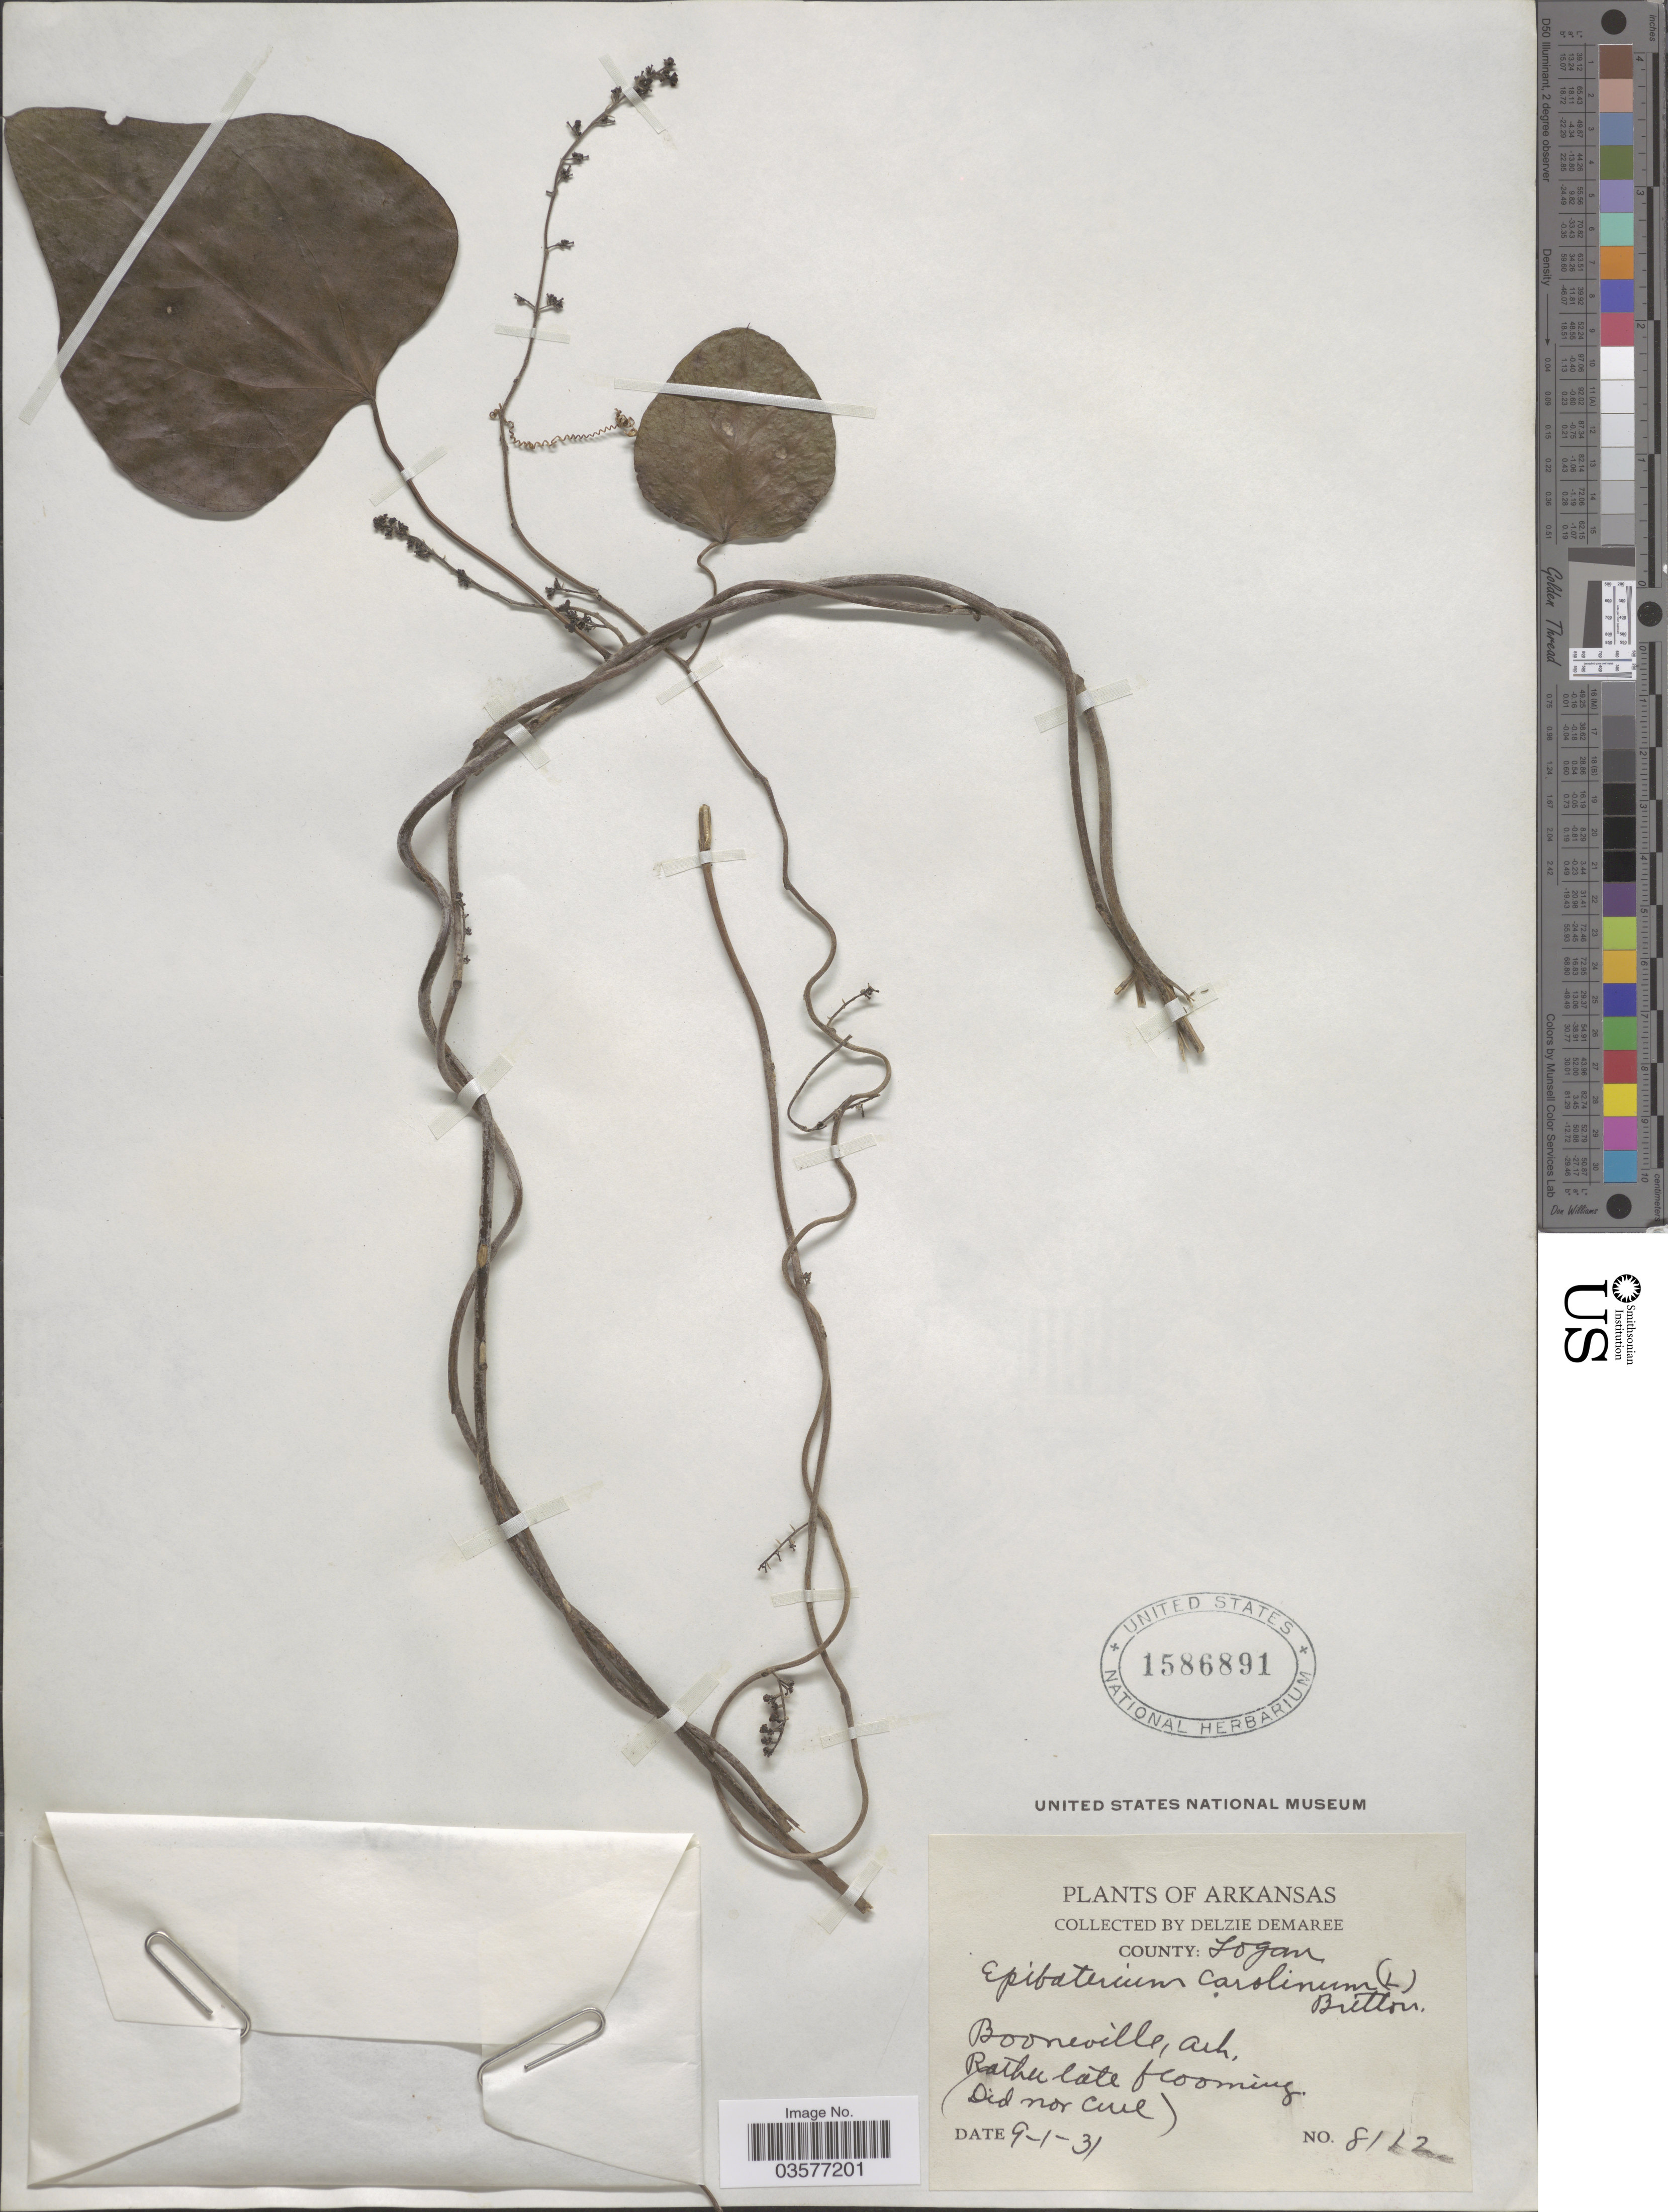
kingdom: Plantae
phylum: Tracheophyta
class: Magnoliopsida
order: Ranunculales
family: Menispermaceae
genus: Cocculus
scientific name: Cocculus carolinus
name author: (L.) DC.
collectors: D. Demaree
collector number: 8112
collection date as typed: Transcribed d/m/y: 1/9/31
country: United States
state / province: Arkansas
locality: County: Logan. Booneville.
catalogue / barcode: US 1586891